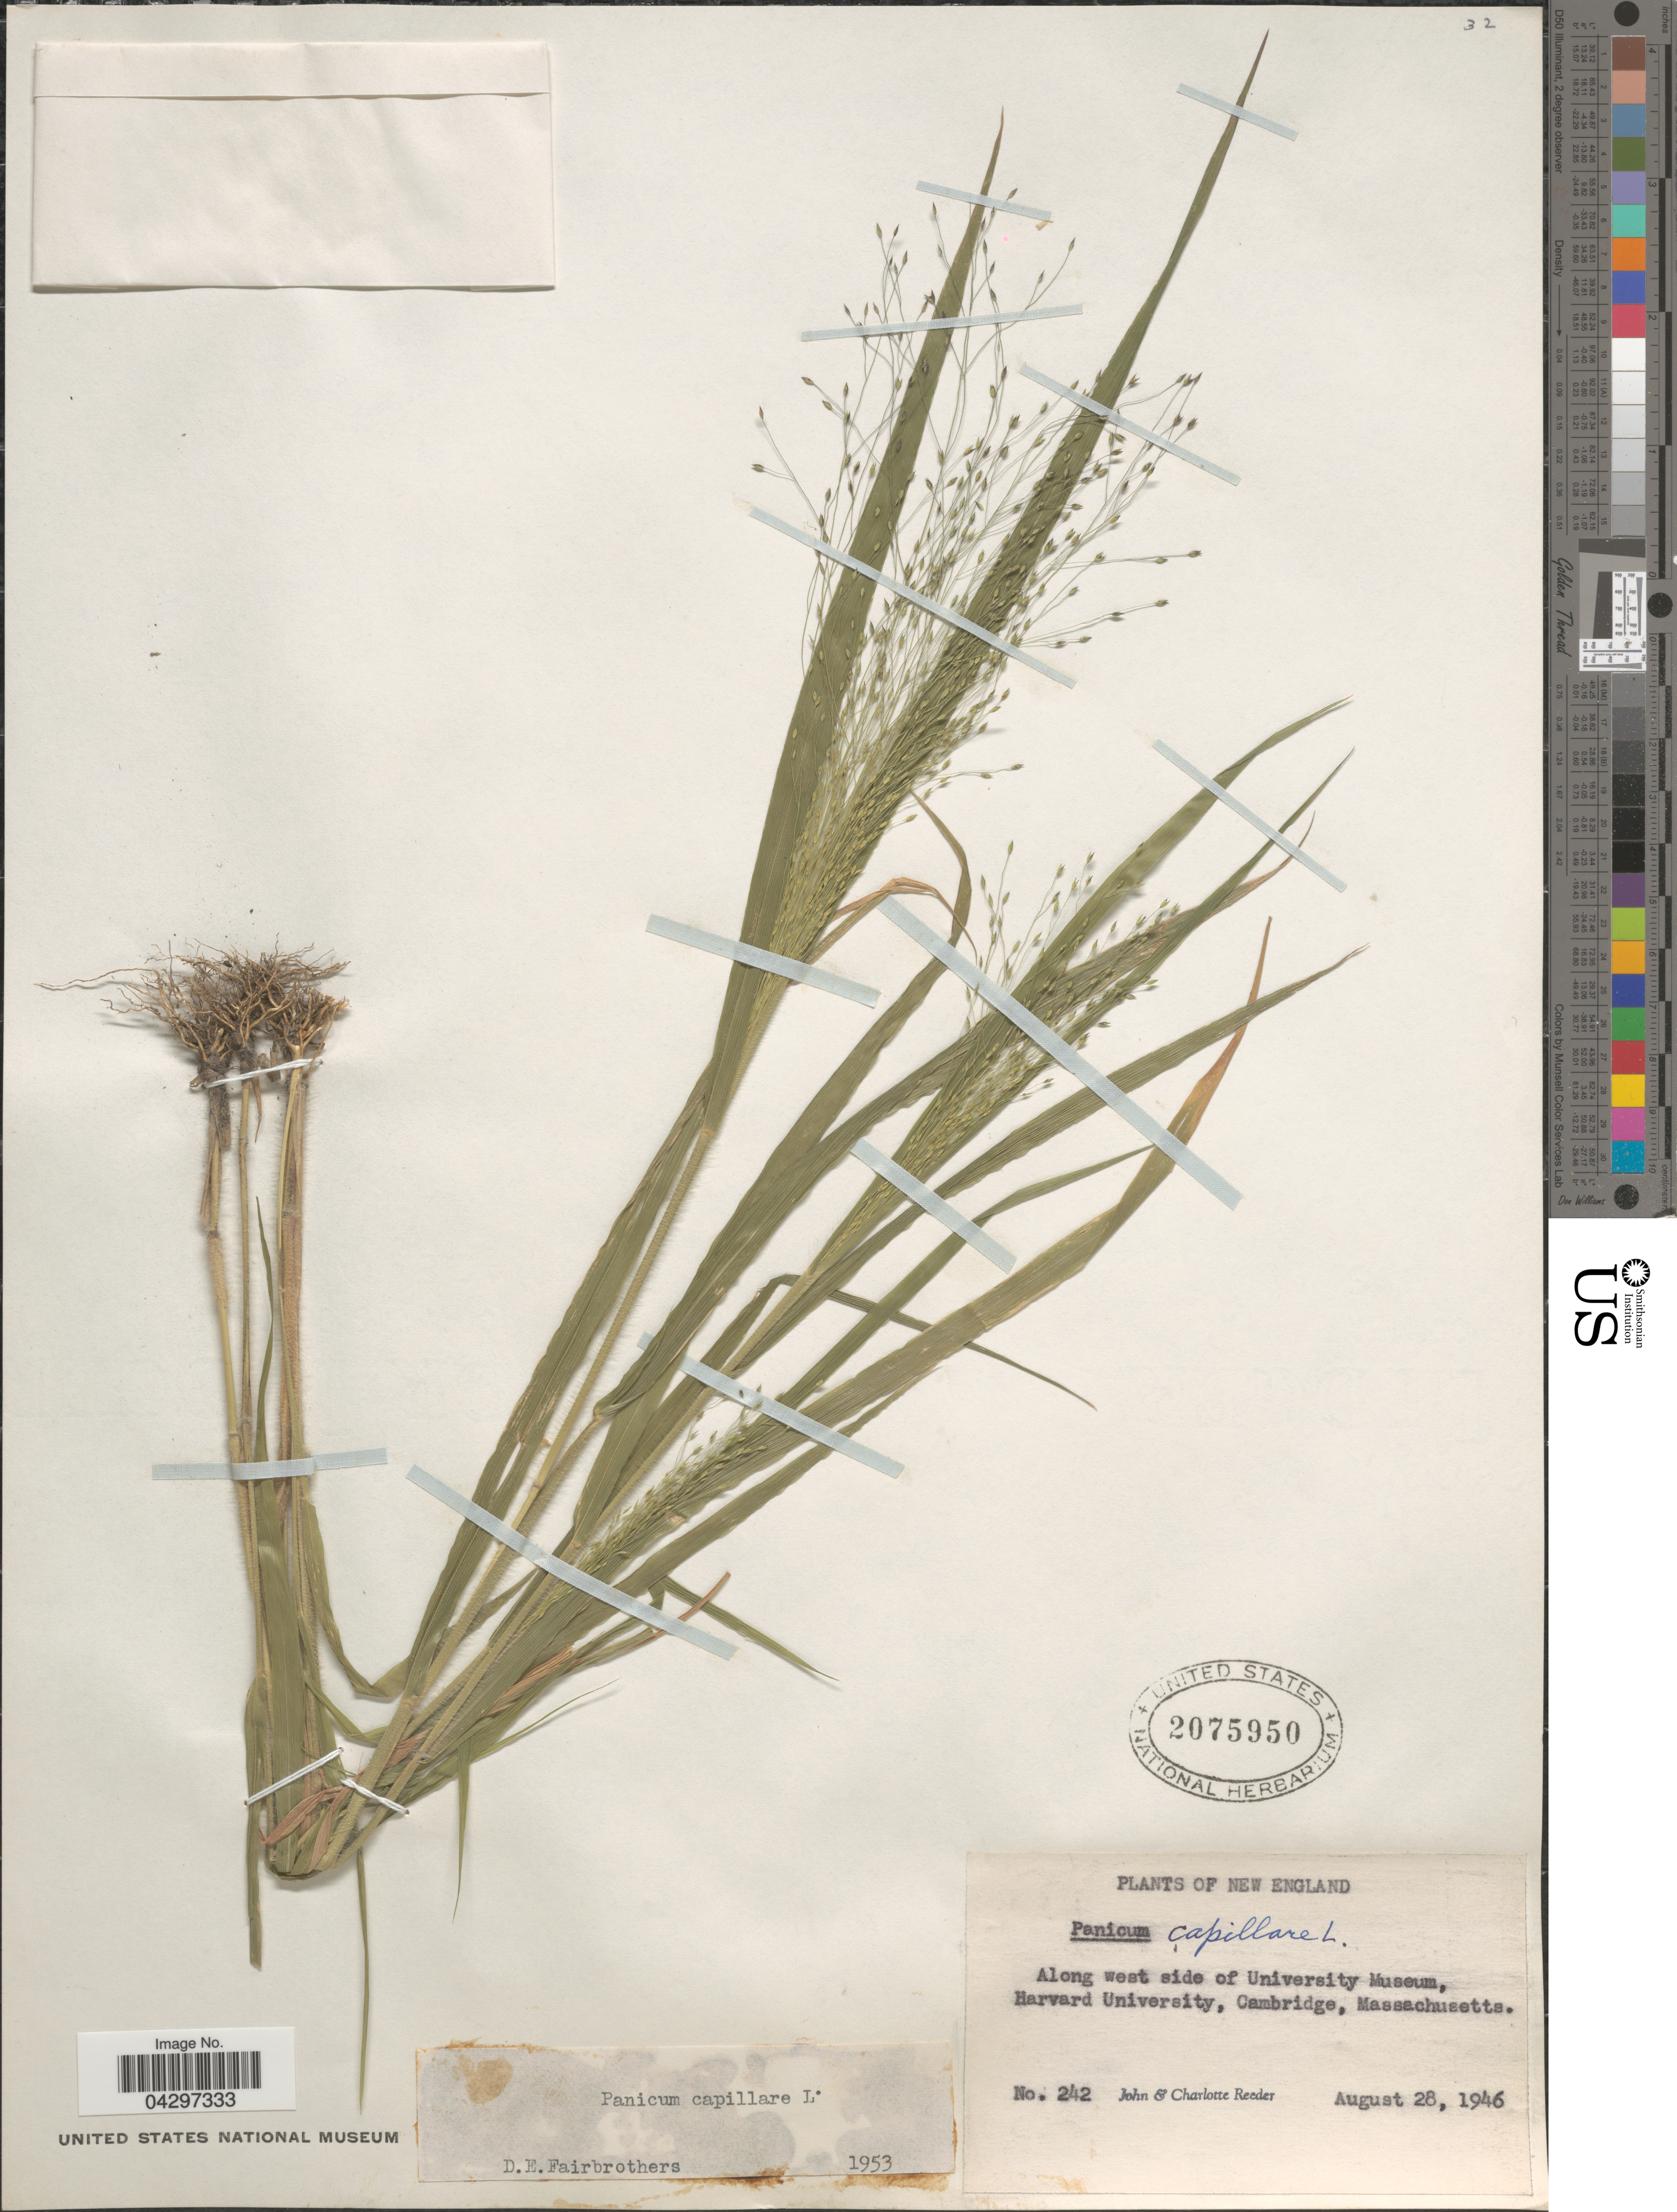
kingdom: Plantae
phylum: Tracheophyta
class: Liliopsida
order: Poales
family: Poaceae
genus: Panicum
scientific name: Panicum capillare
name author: L.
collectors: J. R. Reeder & C. G. Reeder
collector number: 242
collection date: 1946-08-28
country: United States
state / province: Massachusetts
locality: New England. Along west side of University Museum, Harvard University, Cambridge.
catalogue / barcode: US 2075950